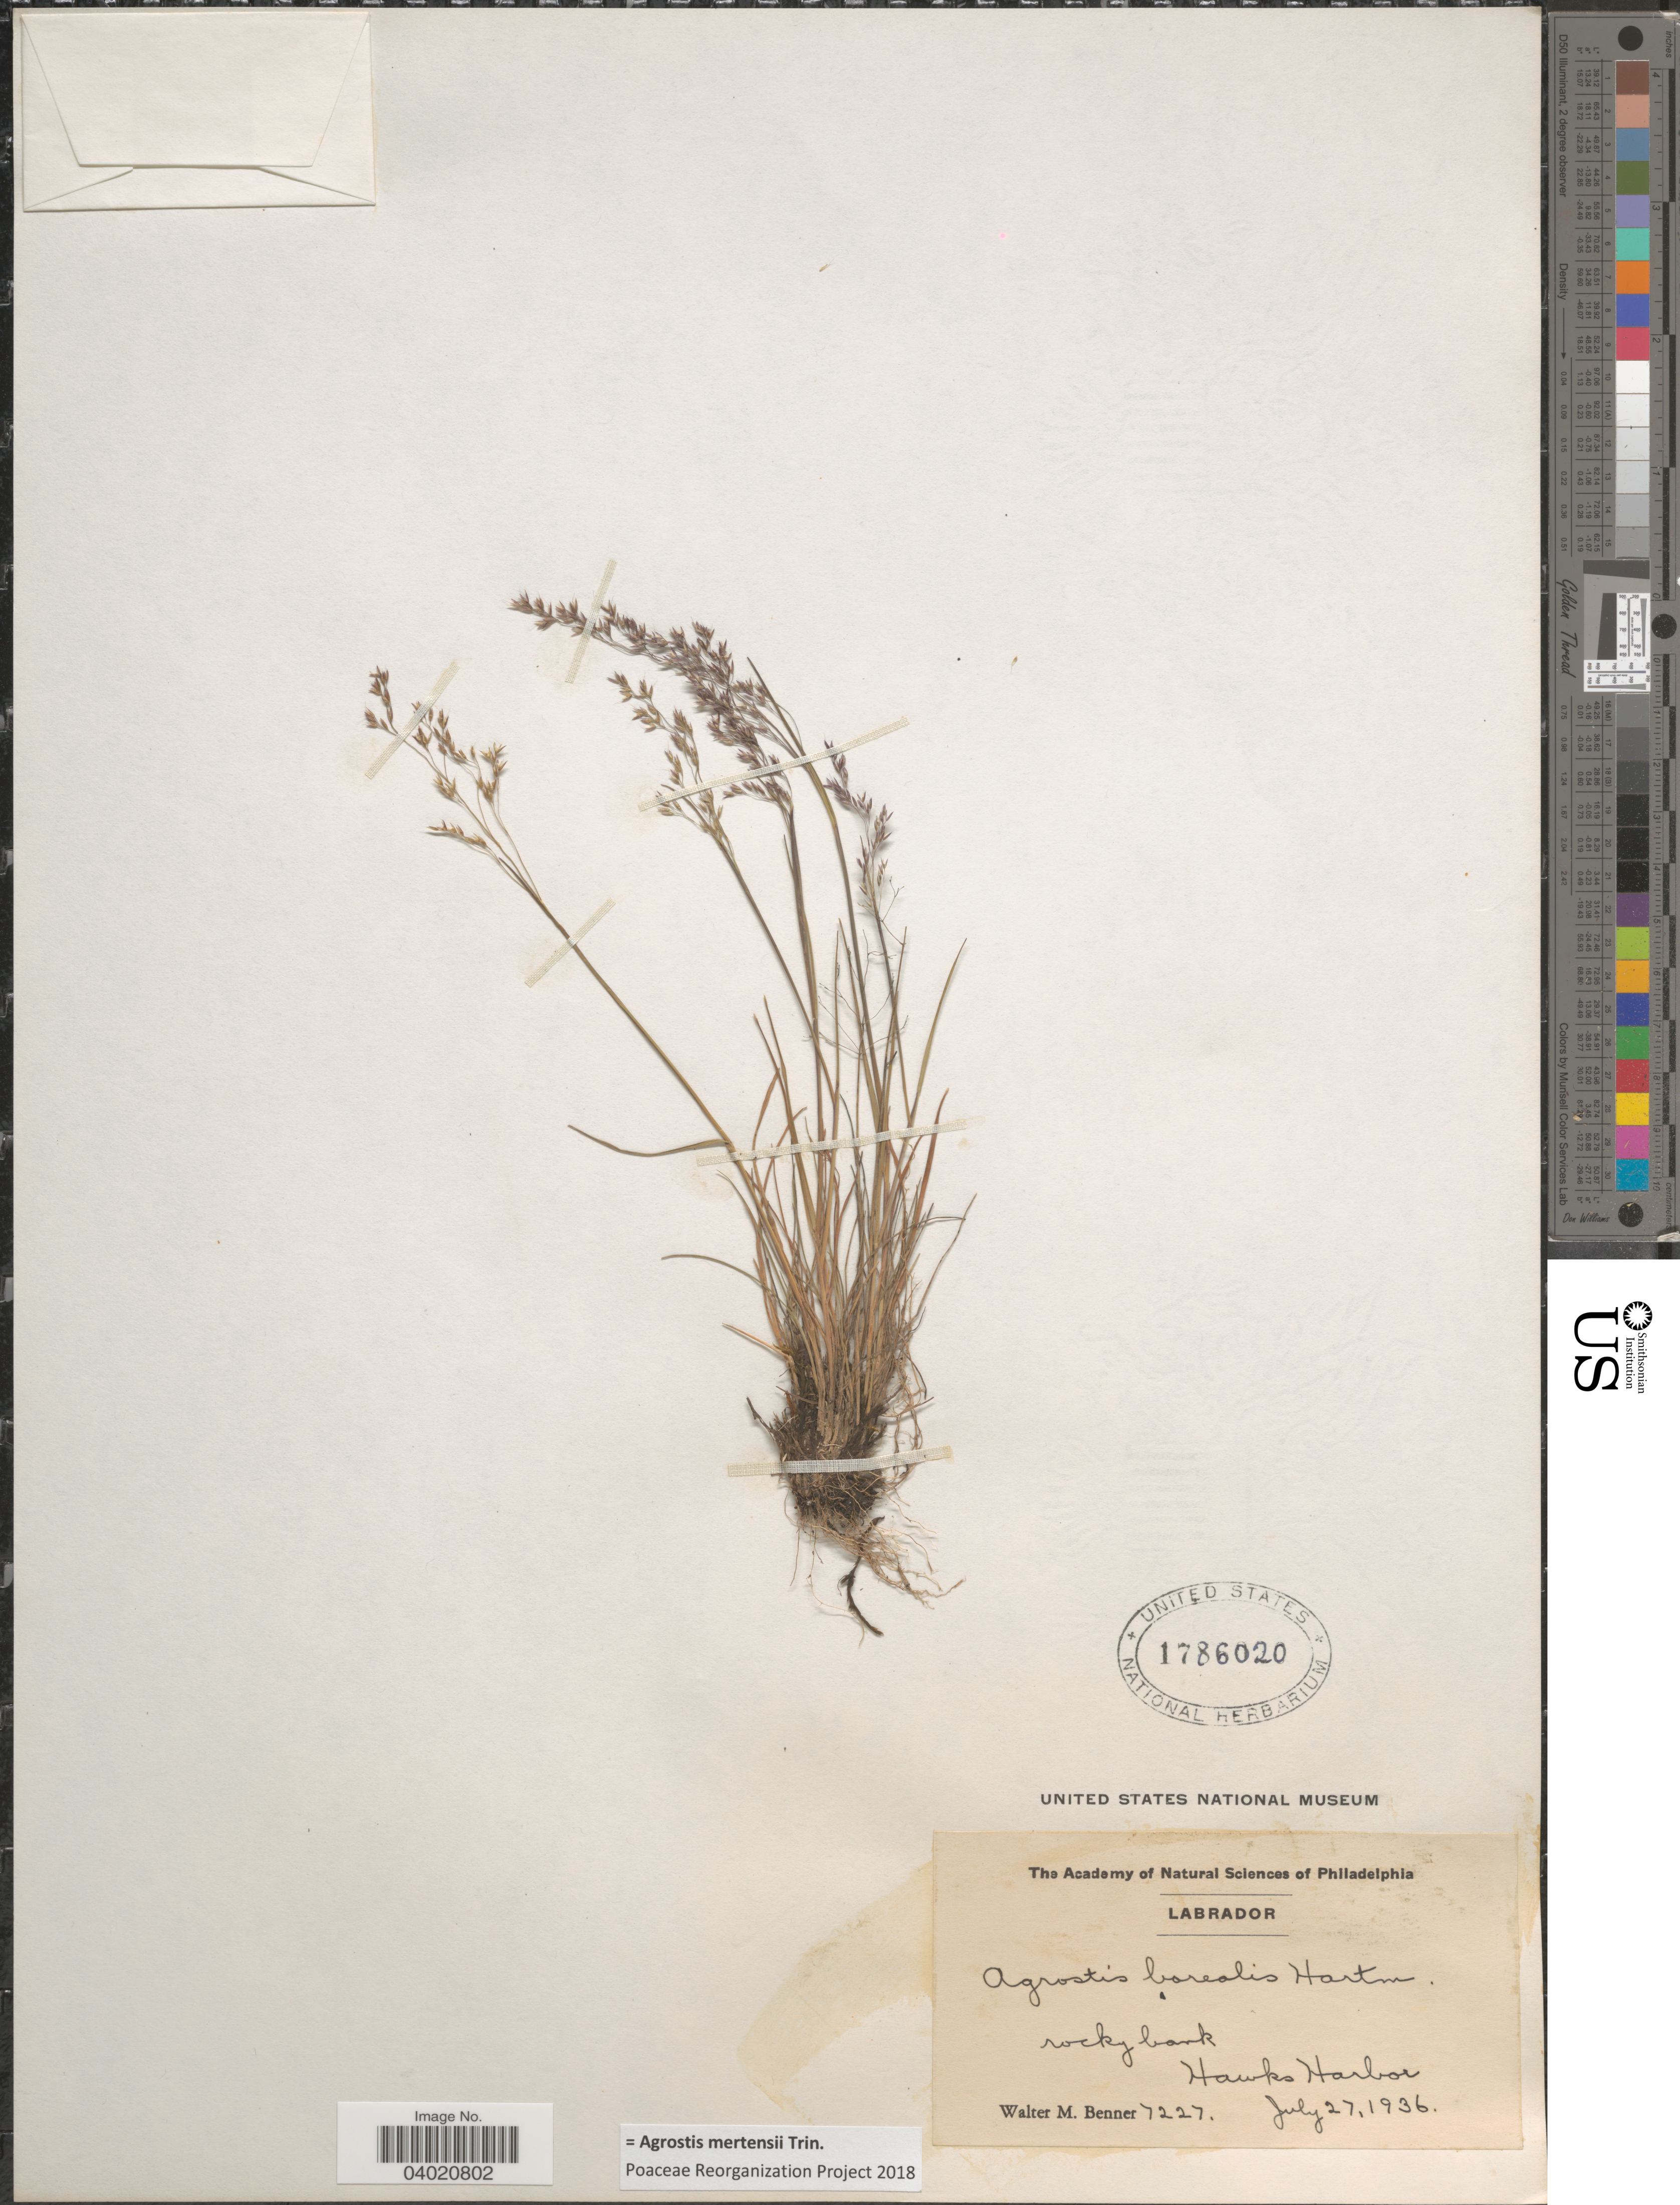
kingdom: Plantae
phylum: Tracheophyta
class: Liliopsida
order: Poales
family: Poaceae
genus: Agrostis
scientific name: Agrostis mertensii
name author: Trin.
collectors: W. Benner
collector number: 7227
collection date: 1936-07-27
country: Canada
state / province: Newfoundland and Labrador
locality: Labrador. Hawks Harbor.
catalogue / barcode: US 1786020